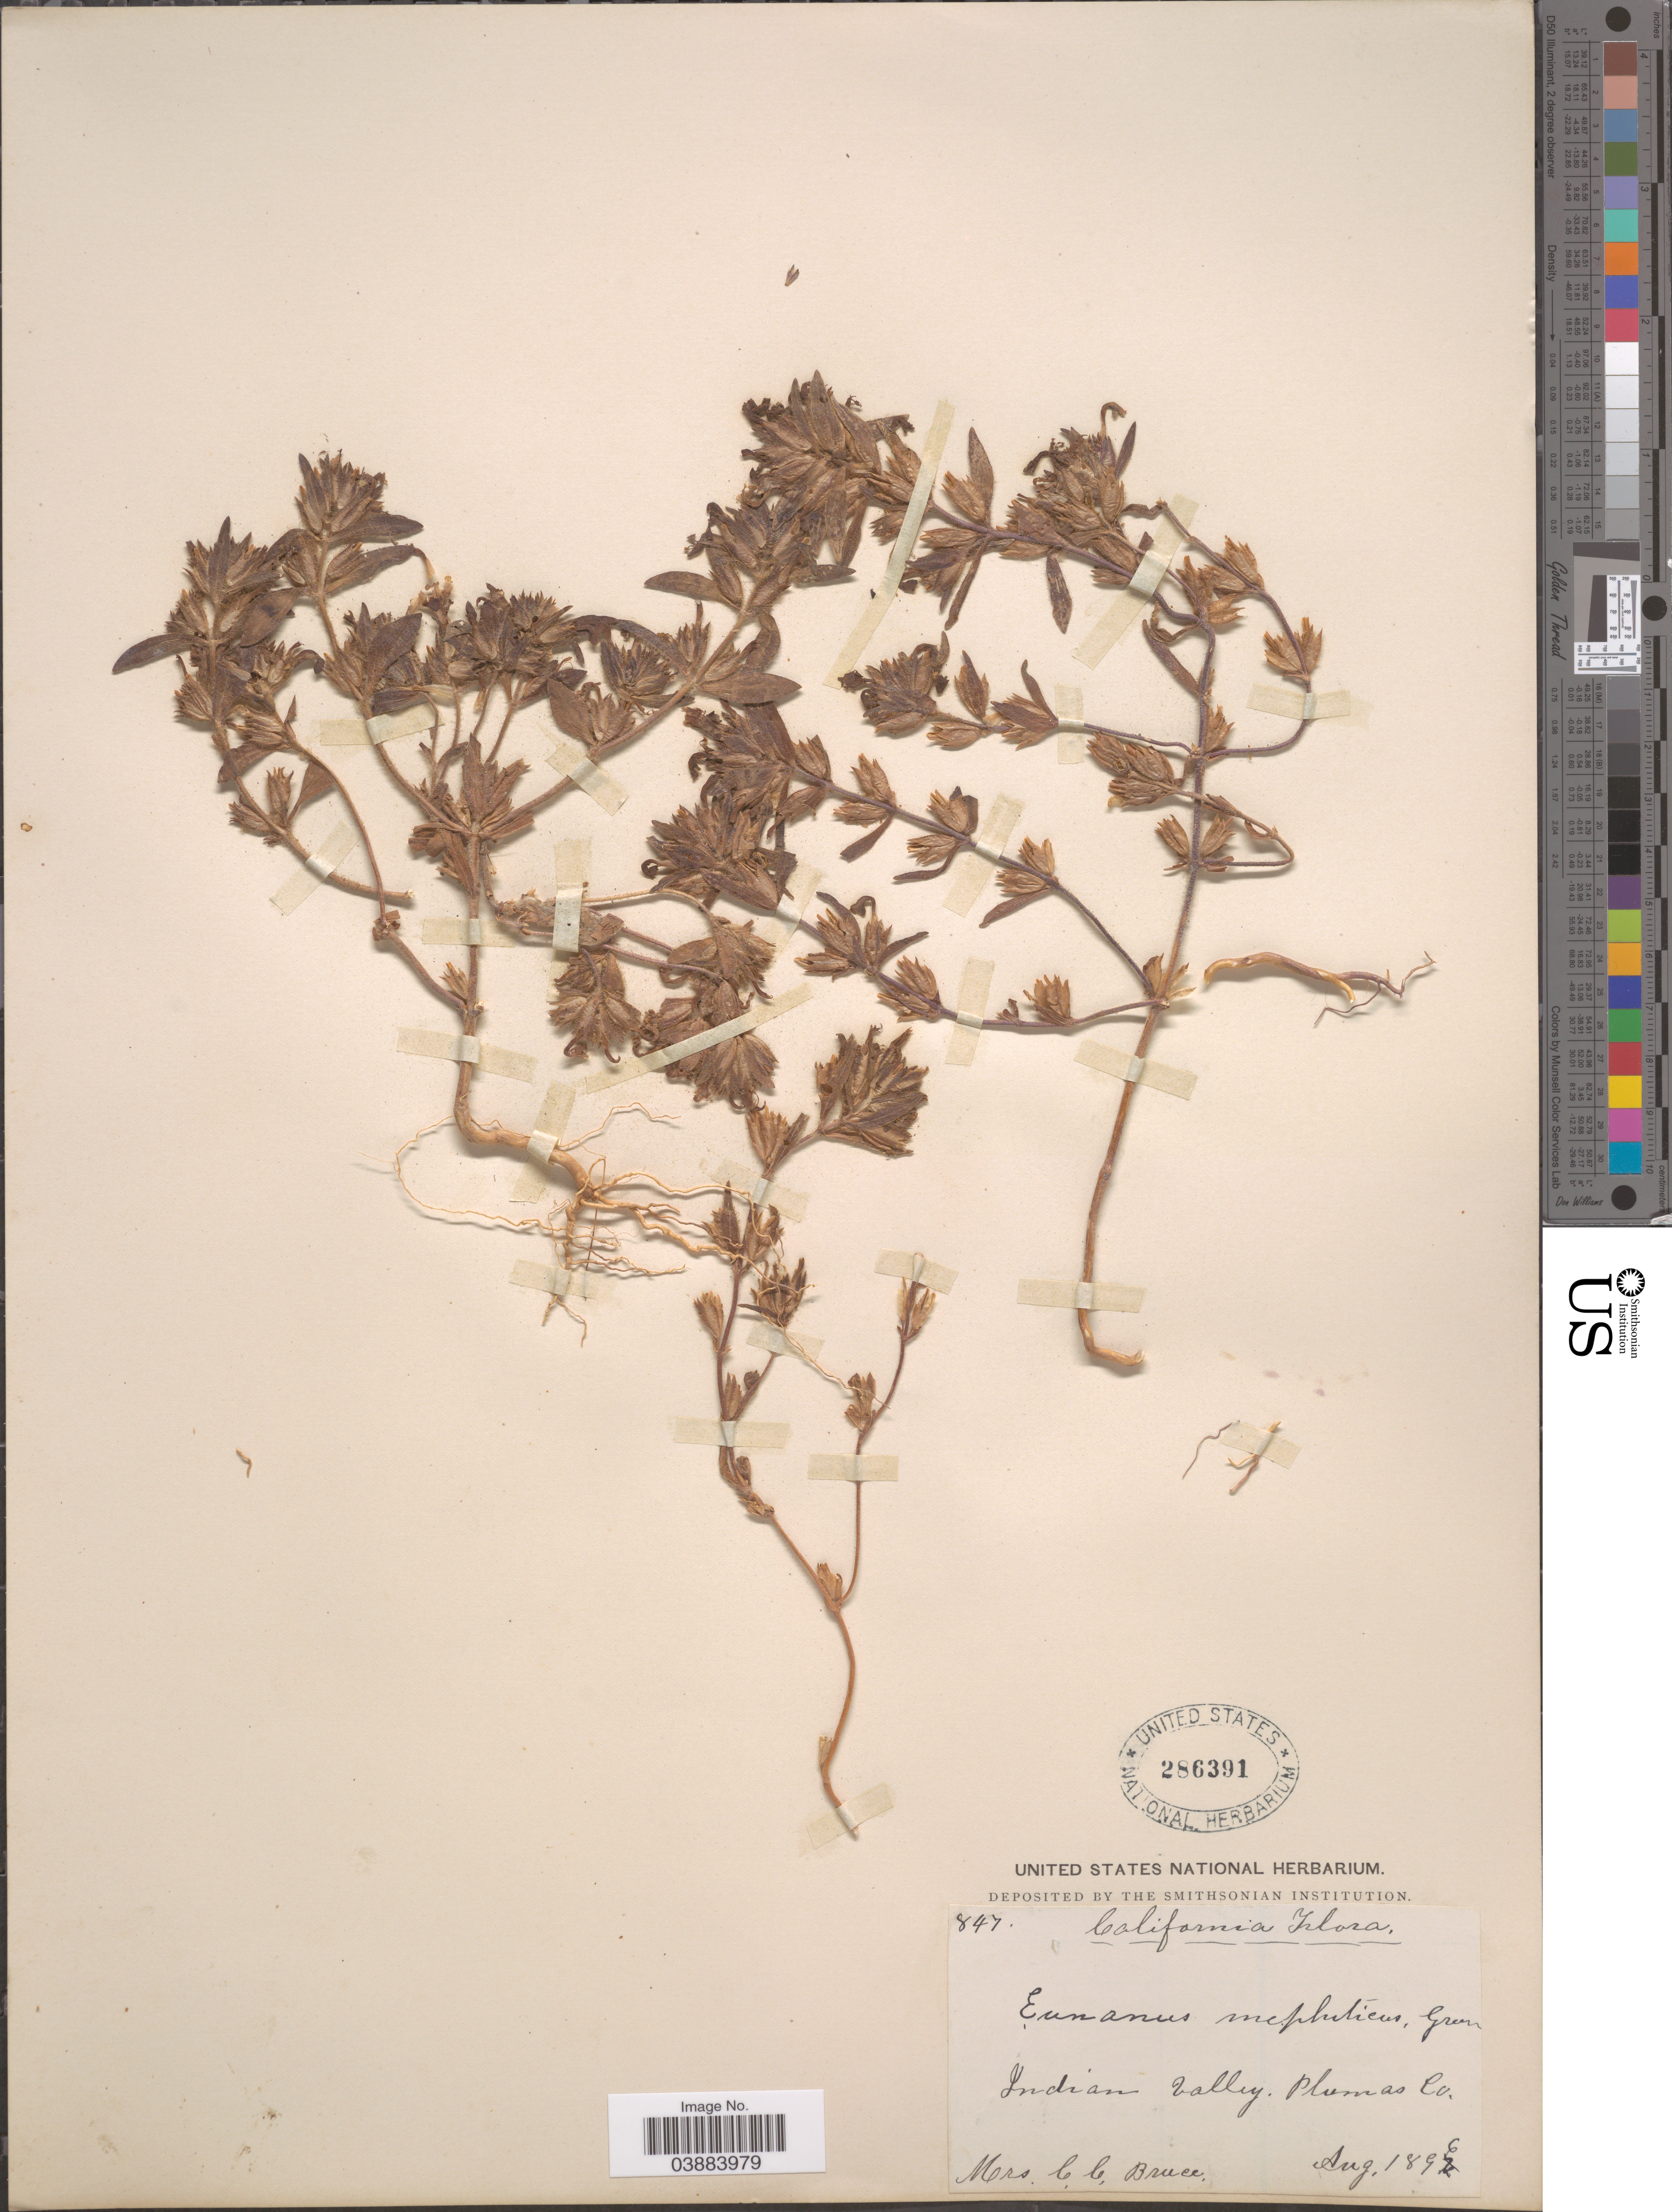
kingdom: Plantae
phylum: Tracheophyta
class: Magnoliopsida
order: Lamiales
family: Phrymaceae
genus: Eunanus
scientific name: Eunanus mephiticus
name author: Greene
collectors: C. Bruce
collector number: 847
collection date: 1896-05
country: United States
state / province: California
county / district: Plumas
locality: Indian Valley, Plumas Co.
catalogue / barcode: US 286391